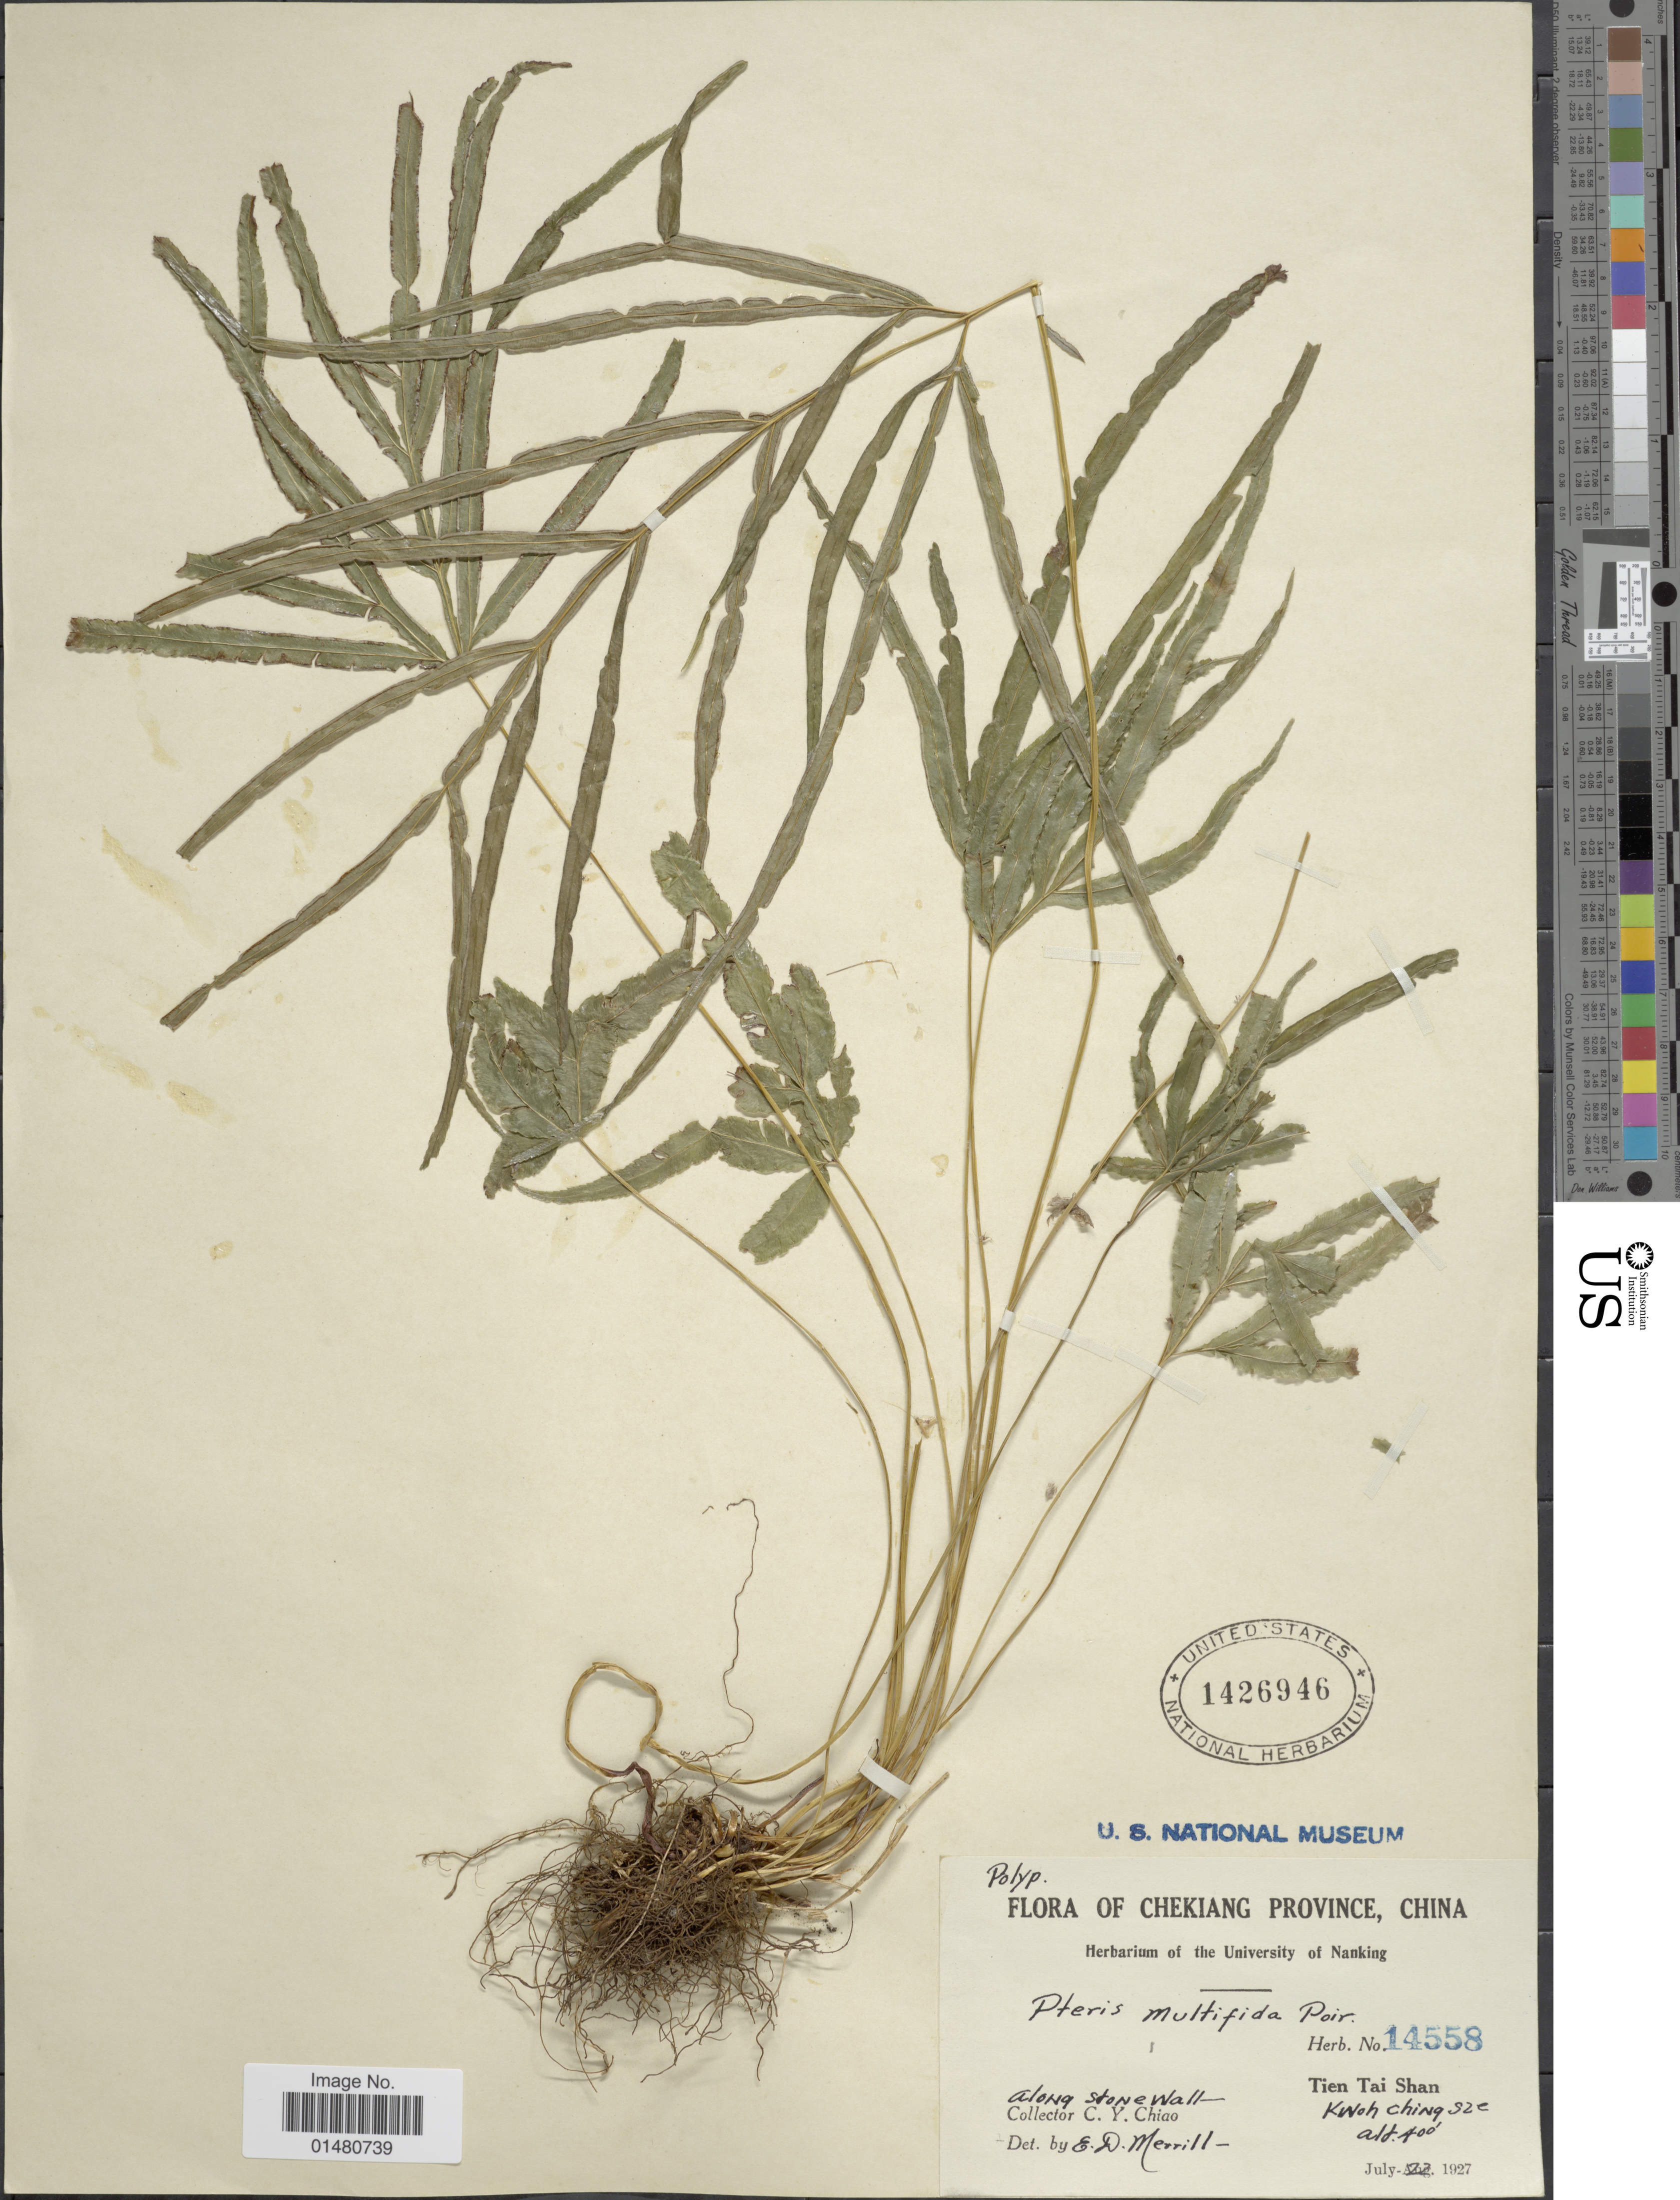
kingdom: Plantae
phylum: Tracheophyta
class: Polypodiopsida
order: Polypodiales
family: Pteridaceae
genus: Pteris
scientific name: Pteris multifida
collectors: C. Y. Chiao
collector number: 14558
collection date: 1927-07-22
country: China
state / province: Zhejiang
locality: Chekiang Province, along stonewall, Tien Tai Shan, Kwoh Ching Sze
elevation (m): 122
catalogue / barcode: US 1426946